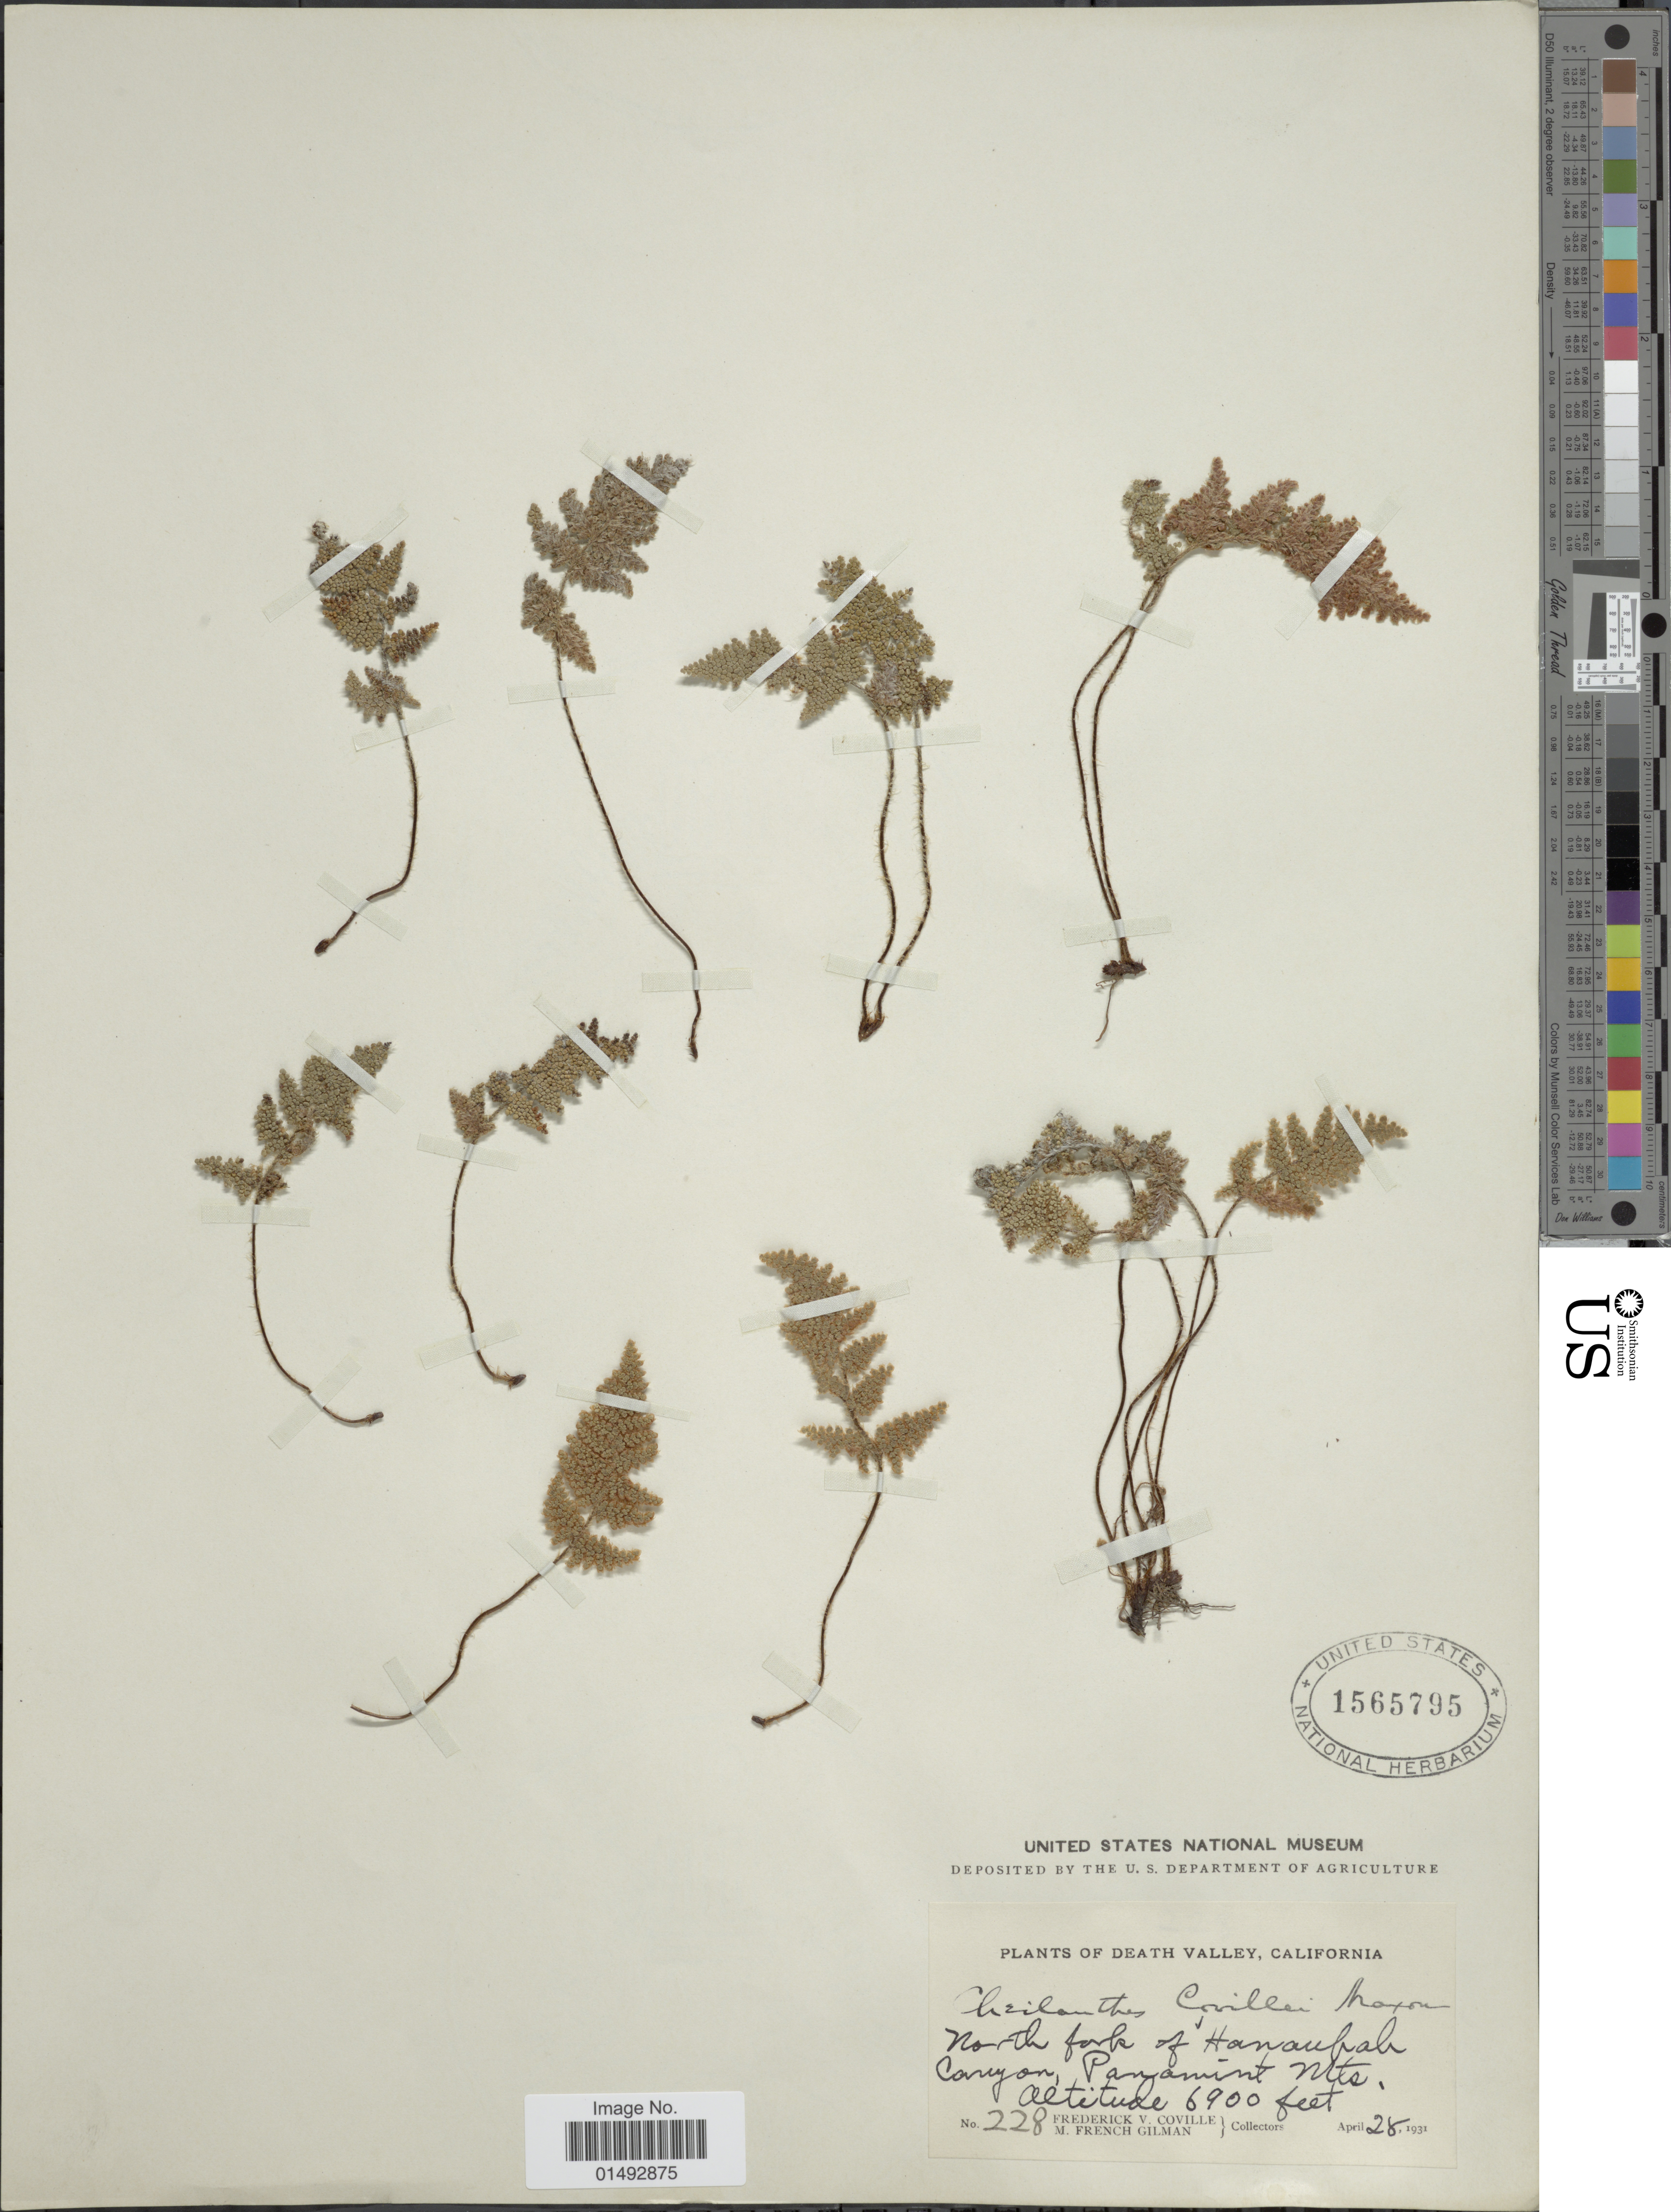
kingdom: Plantae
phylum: Tracheophyta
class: Polypodiopsida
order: Polypodiales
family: Pteridaceae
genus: Myriopteris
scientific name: Myriopteris covillei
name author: (Maxon) Á. Löve & D. Löve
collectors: F. V. Coville & M. F. Gilman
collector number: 228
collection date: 1931-04-28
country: United States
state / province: California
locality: Death Valley, North fork of Hanaubah Canyon, Panamint Mts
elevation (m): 2103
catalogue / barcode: US 1565795